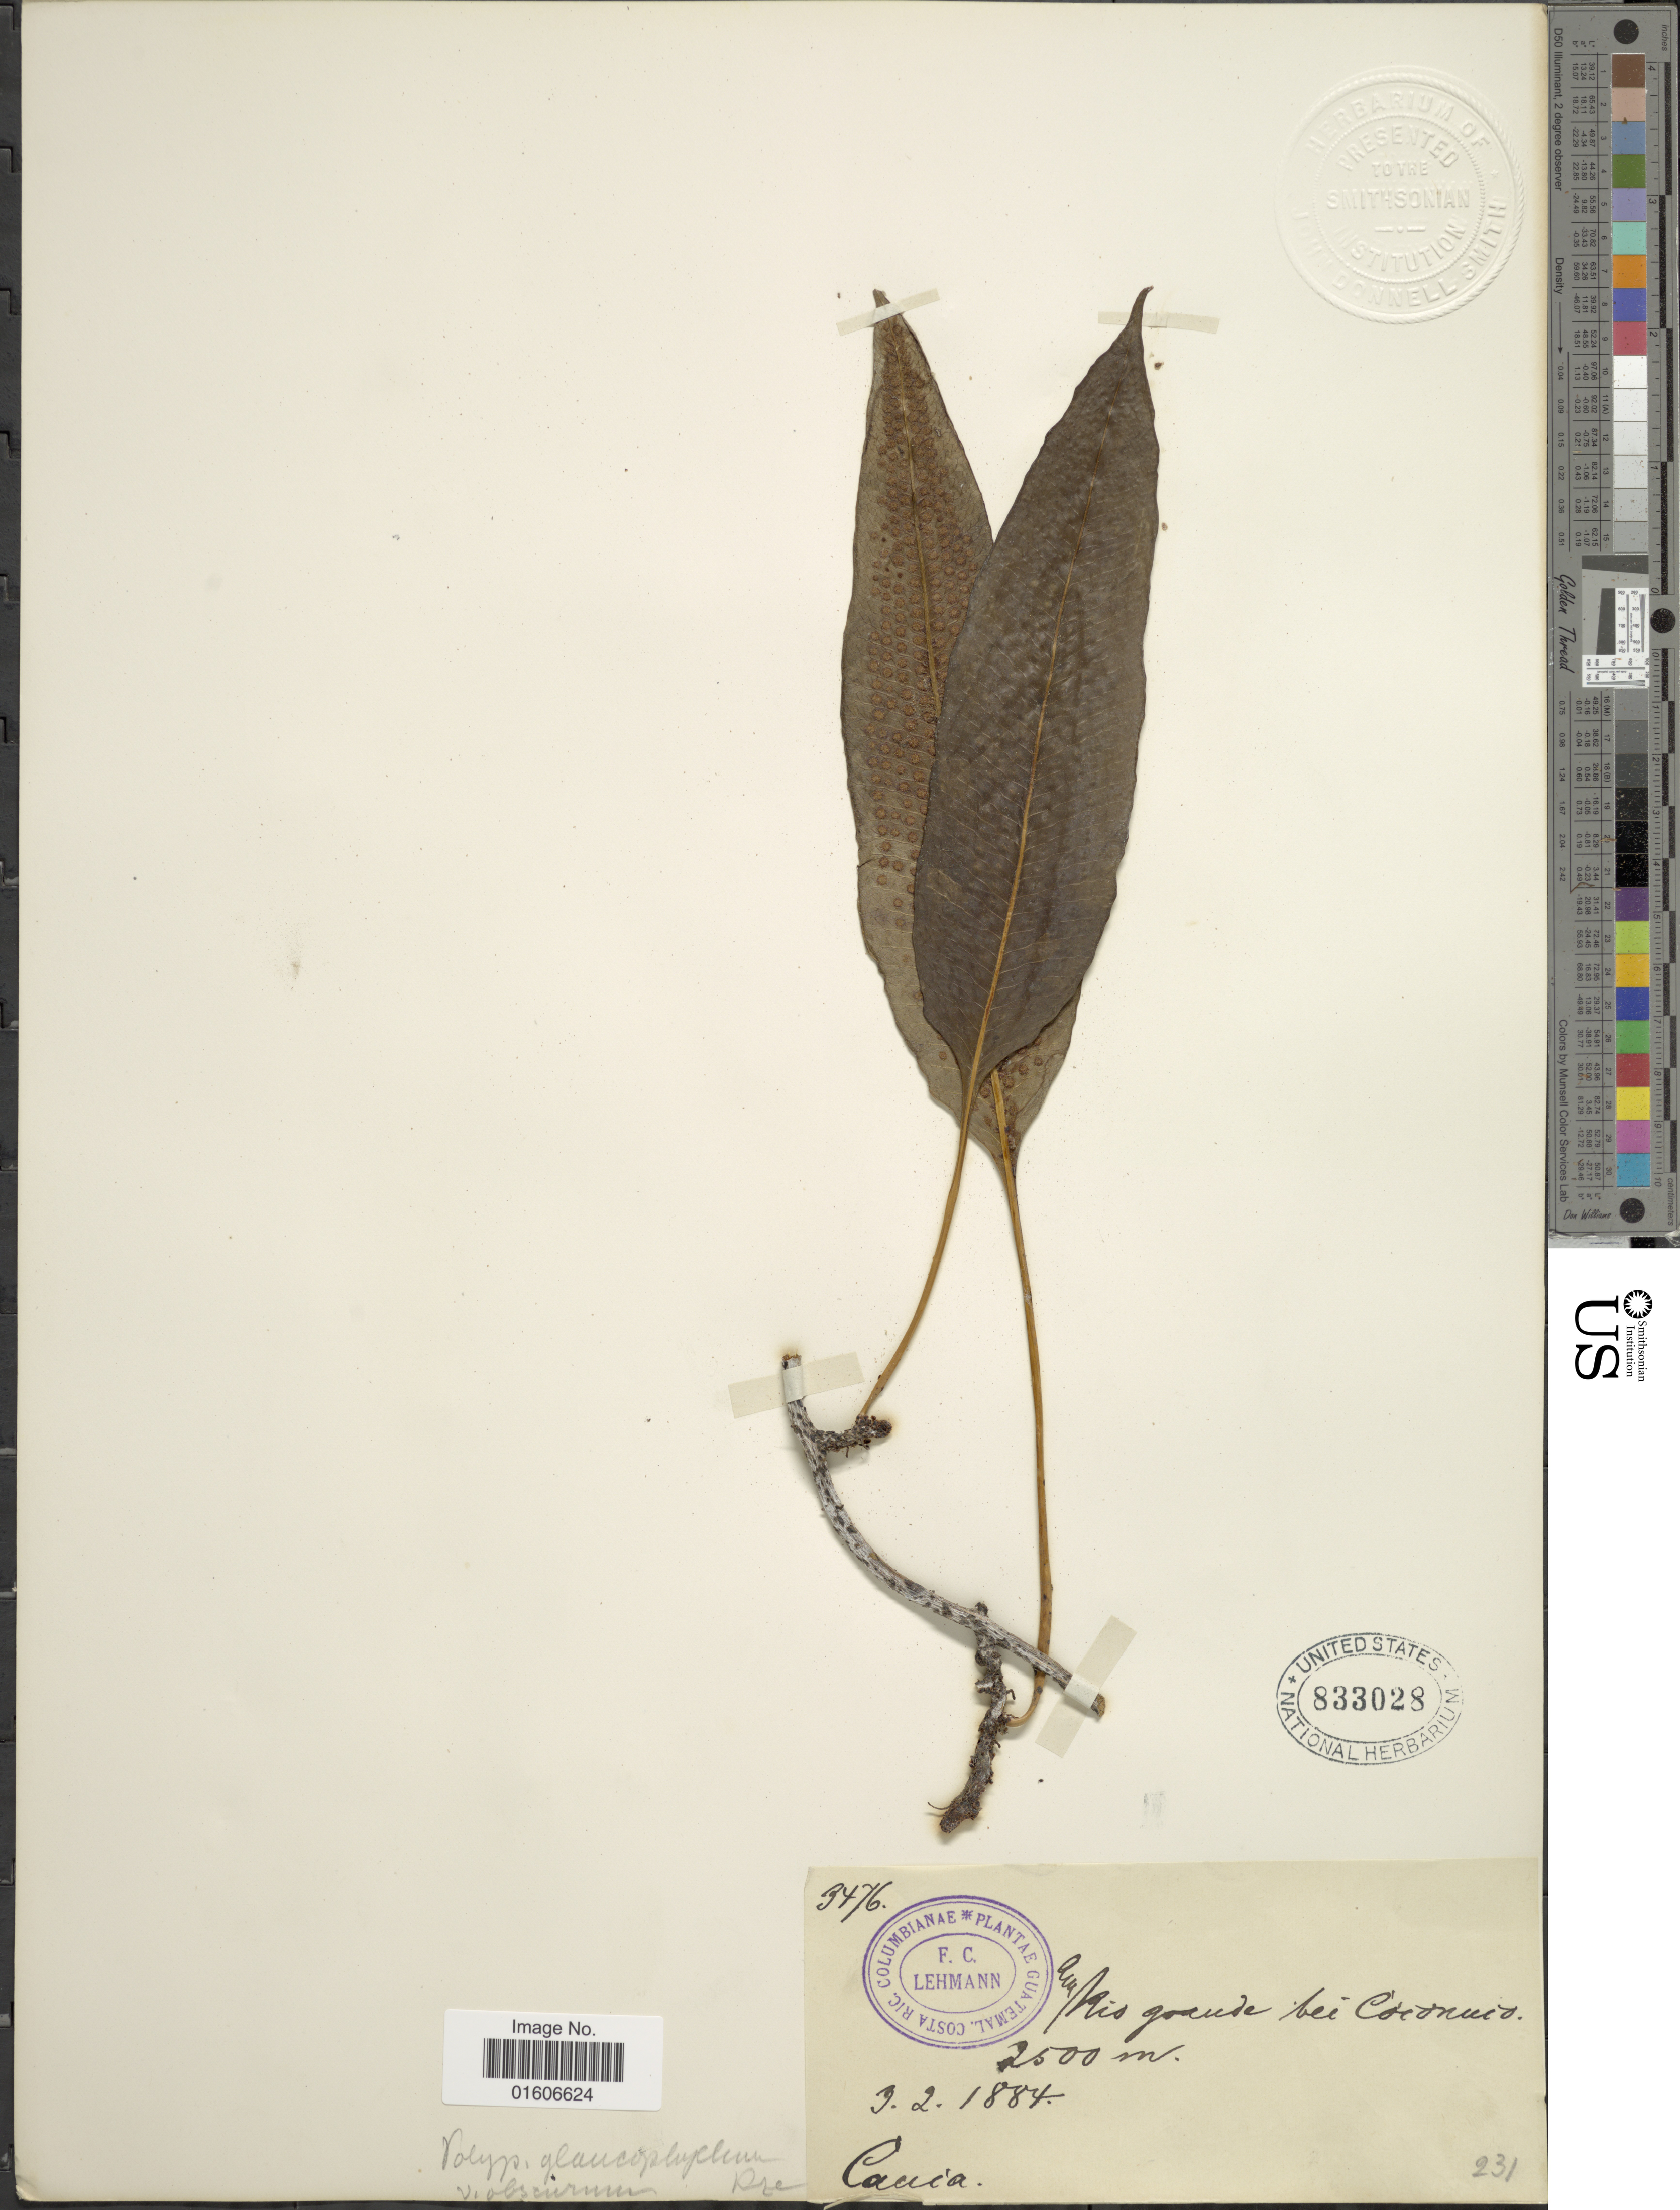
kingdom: Plantae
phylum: Tracheophyta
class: Polypodiopsida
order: Polypodiales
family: Polypodiaceae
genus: Serpocaulon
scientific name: Serpocaulon levigatum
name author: (Cav.) A.R. Sm.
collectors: F. C. Lehmann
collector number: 3476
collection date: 1884-02-03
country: Colombia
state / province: Cauca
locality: Am Rio Grande bei Coconuco.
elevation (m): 2500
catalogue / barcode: US 833028